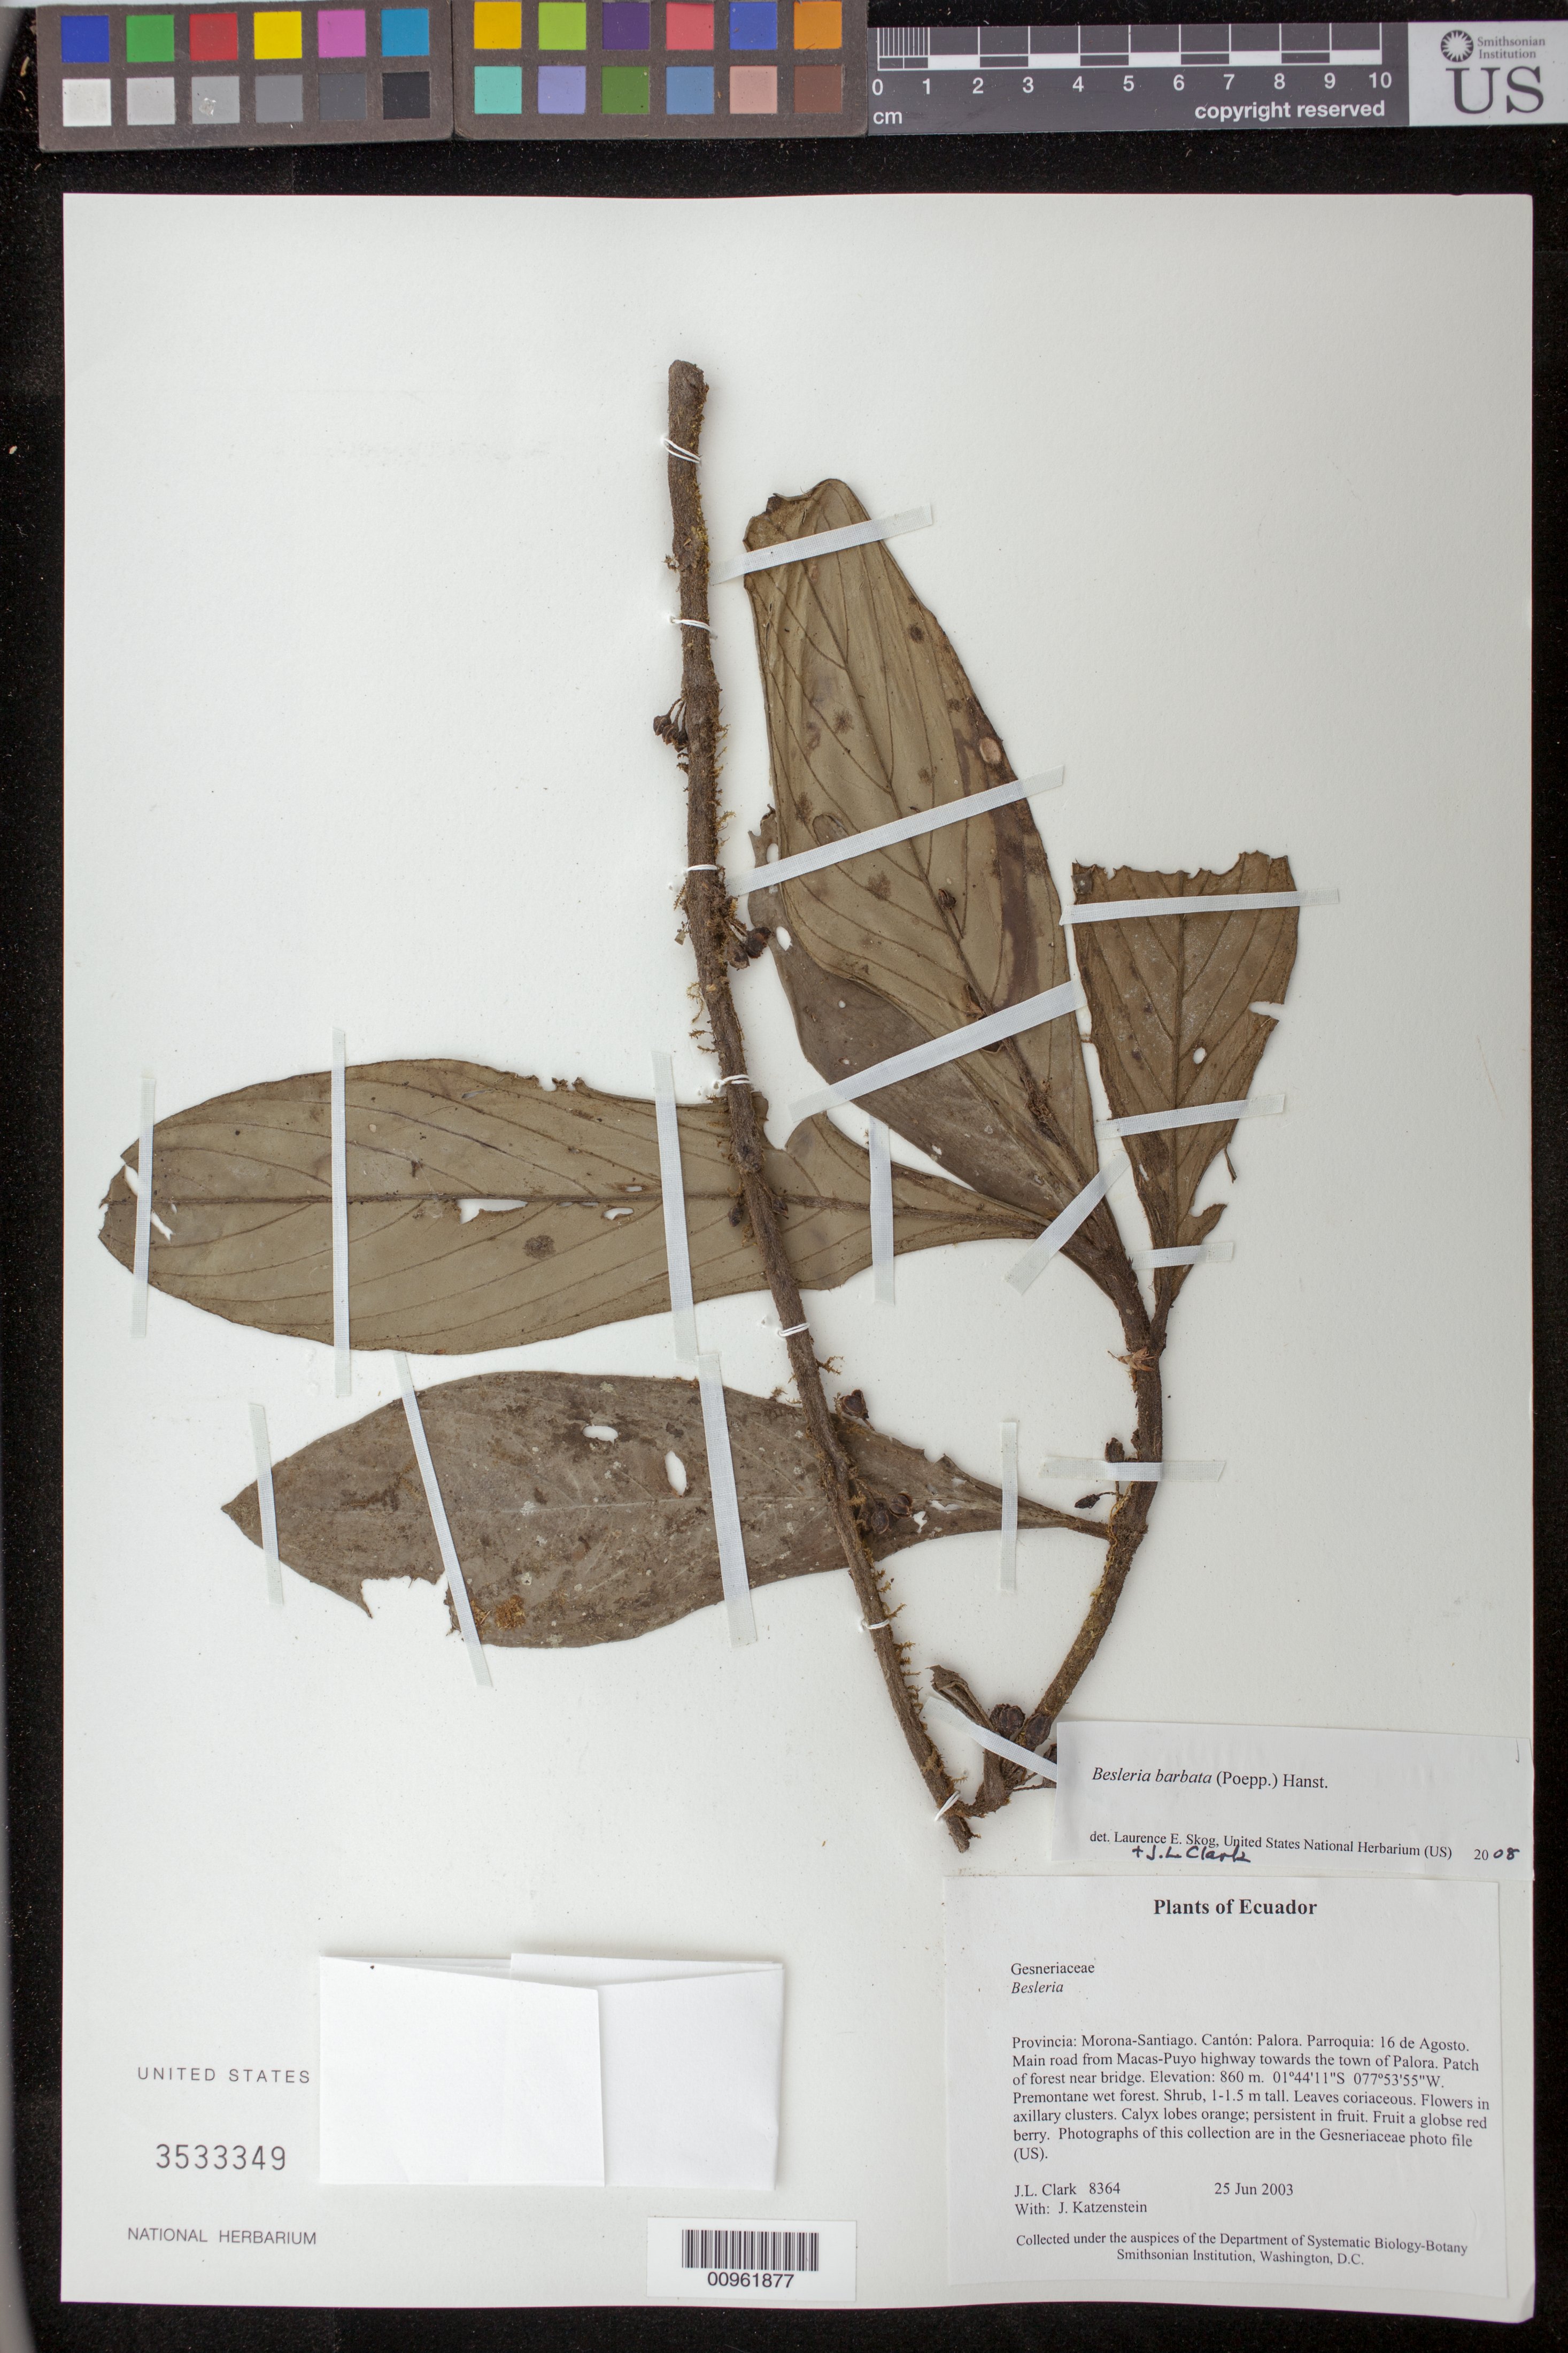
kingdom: Plantae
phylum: Tracheophyta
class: Magnoliopsida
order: Lamiales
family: Gesneriaceae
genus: Besleria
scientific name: Besleria barbata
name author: (Poepp.) Hanst.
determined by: Clark, J. L.; Skog, Laurence E.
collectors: J. L. Clark & J. Katzenstein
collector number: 8364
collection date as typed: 25 Jun 2003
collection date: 2003-06-25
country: Ecuador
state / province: Morona-Santiago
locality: Palora. Parroquia: 16 de Agosto. Main road from Macas-Puyo highway towards the town of Palora. Patch of forest near bridge.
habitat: Premontane wet forest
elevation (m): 860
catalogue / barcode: US 3533349